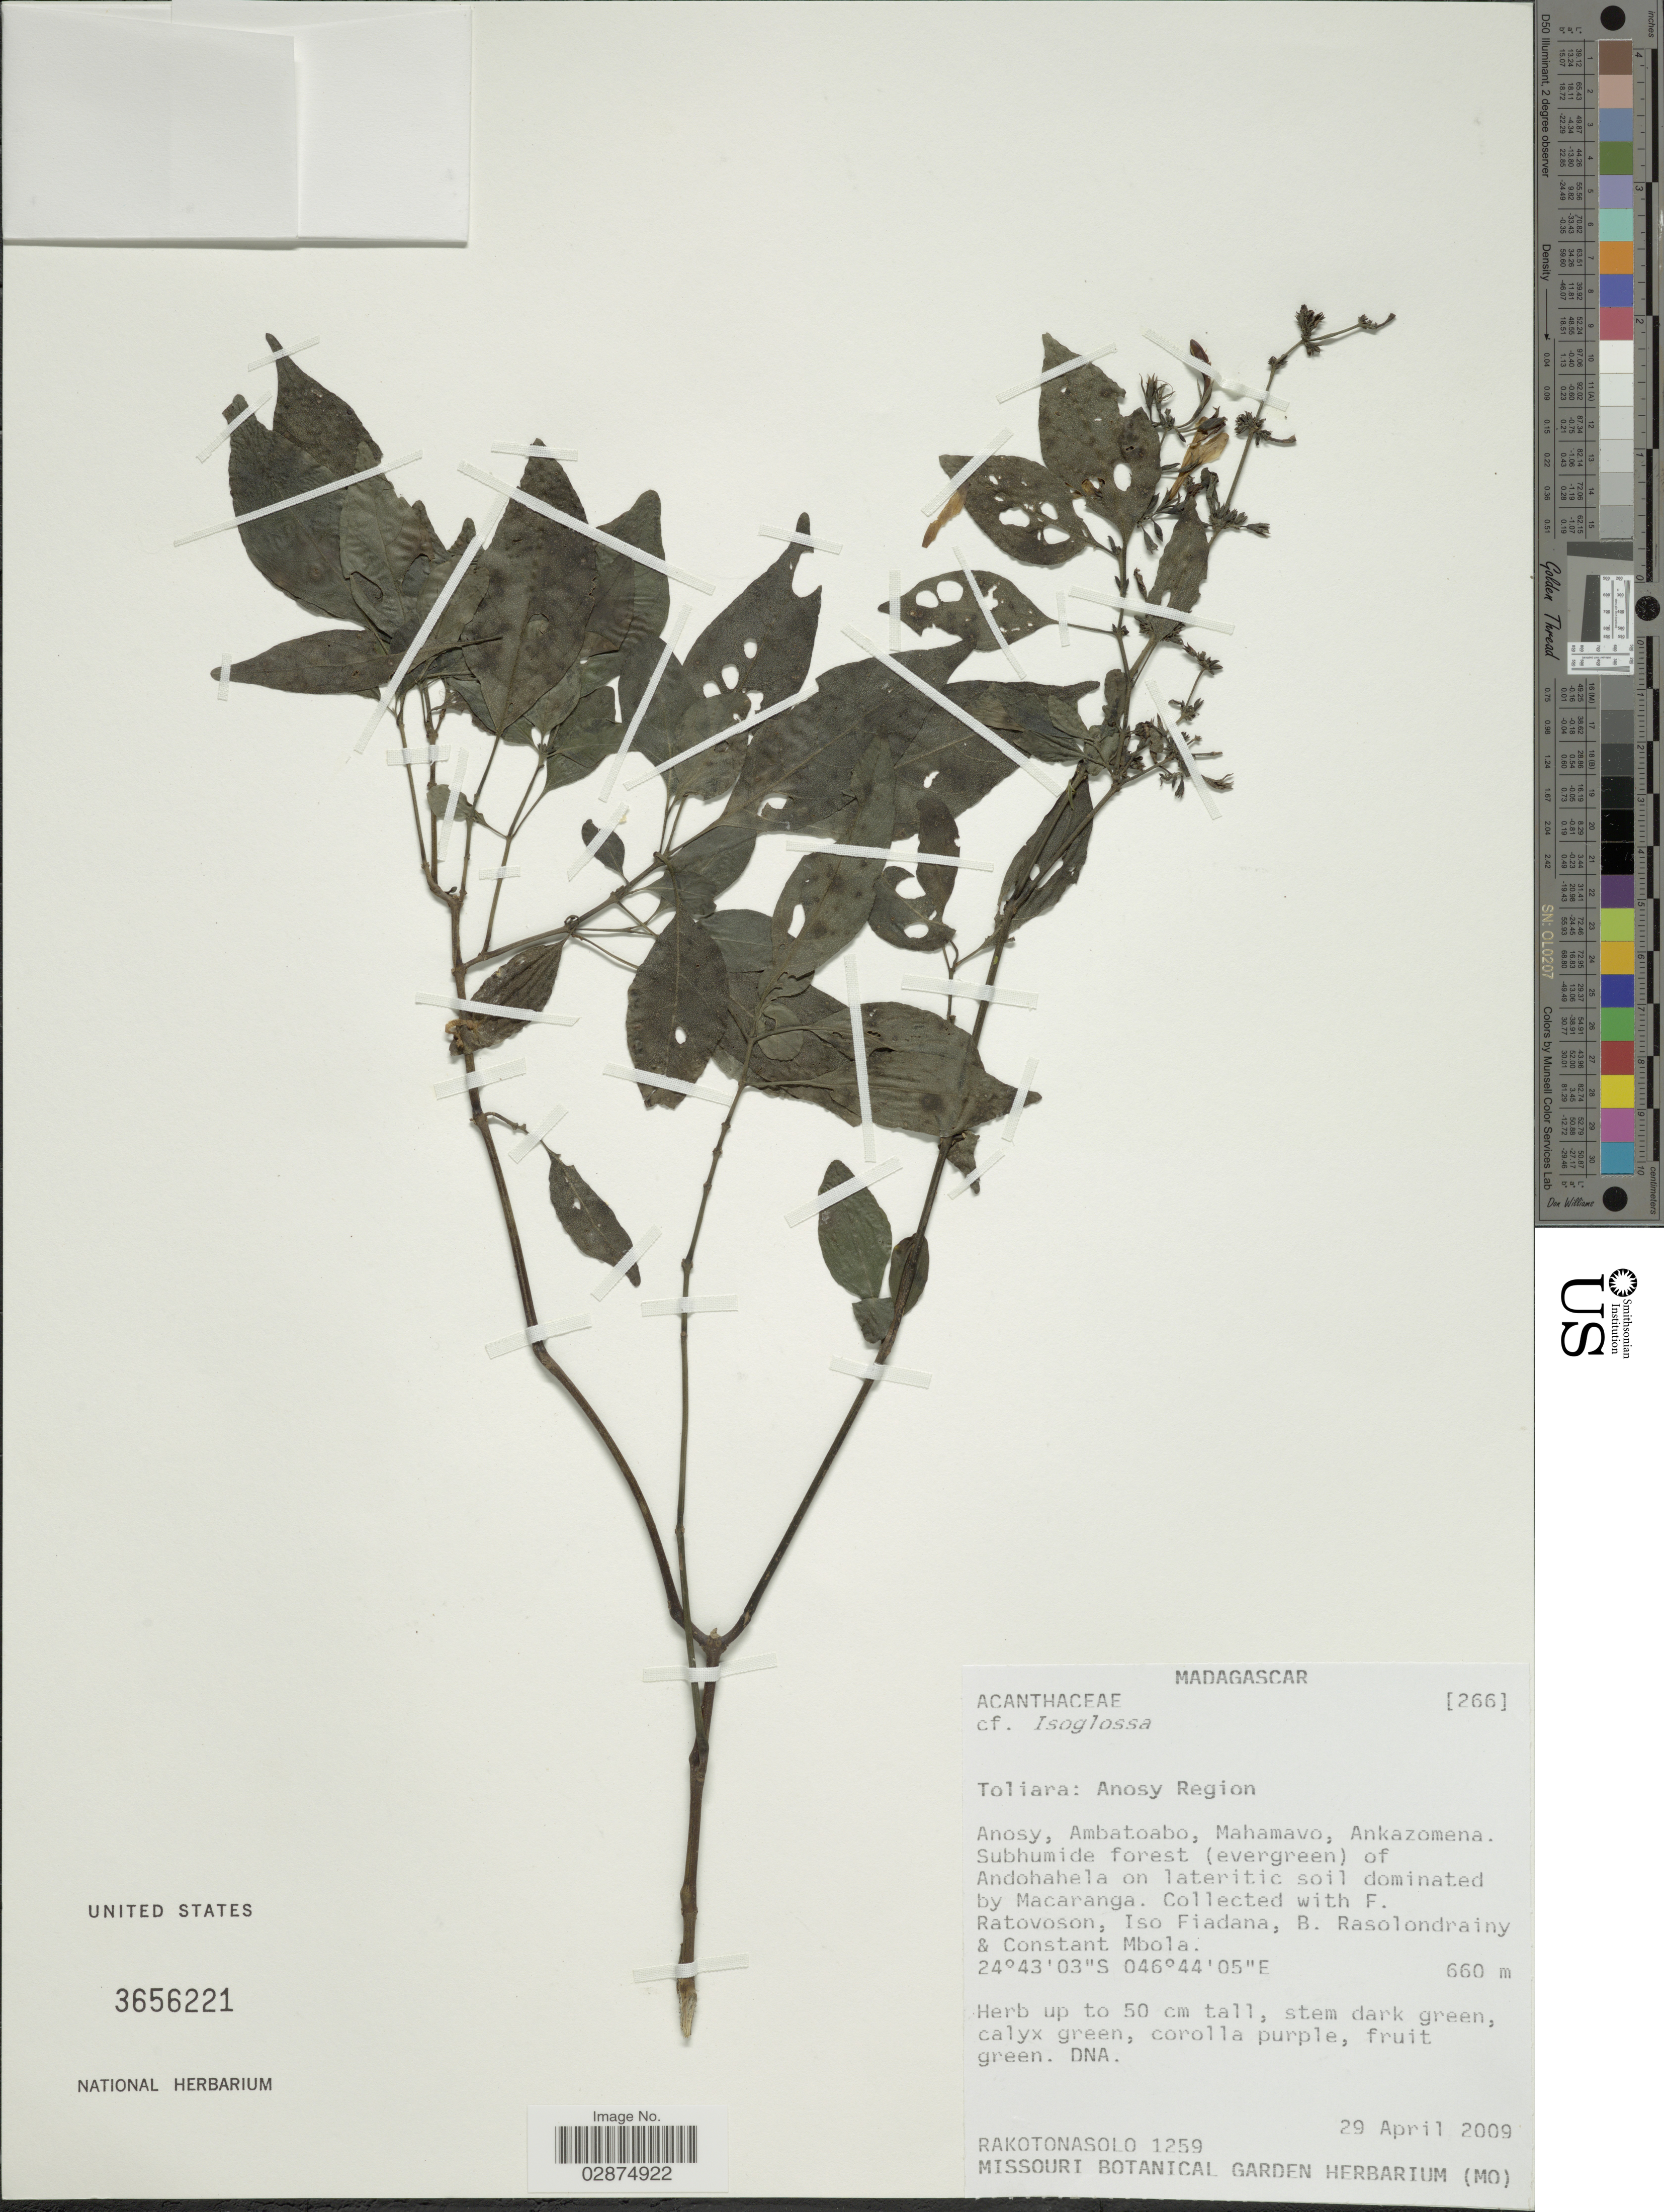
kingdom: Plantae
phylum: Tracheophyta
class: Magnoliopsida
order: Lamiales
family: Acanthaceae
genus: Isoglossa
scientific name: Isoglossa sp.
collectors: Rakotonasolo, F. Ratovoson, I. Fiadana, B. Rasolondrainy & C. Mbola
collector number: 1259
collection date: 2009-04-29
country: Madagascar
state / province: Anosy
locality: Anosy Region. Anosy, Ambatoabo, Mahamavo, Ankazomena.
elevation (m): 650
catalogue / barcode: US 3656221